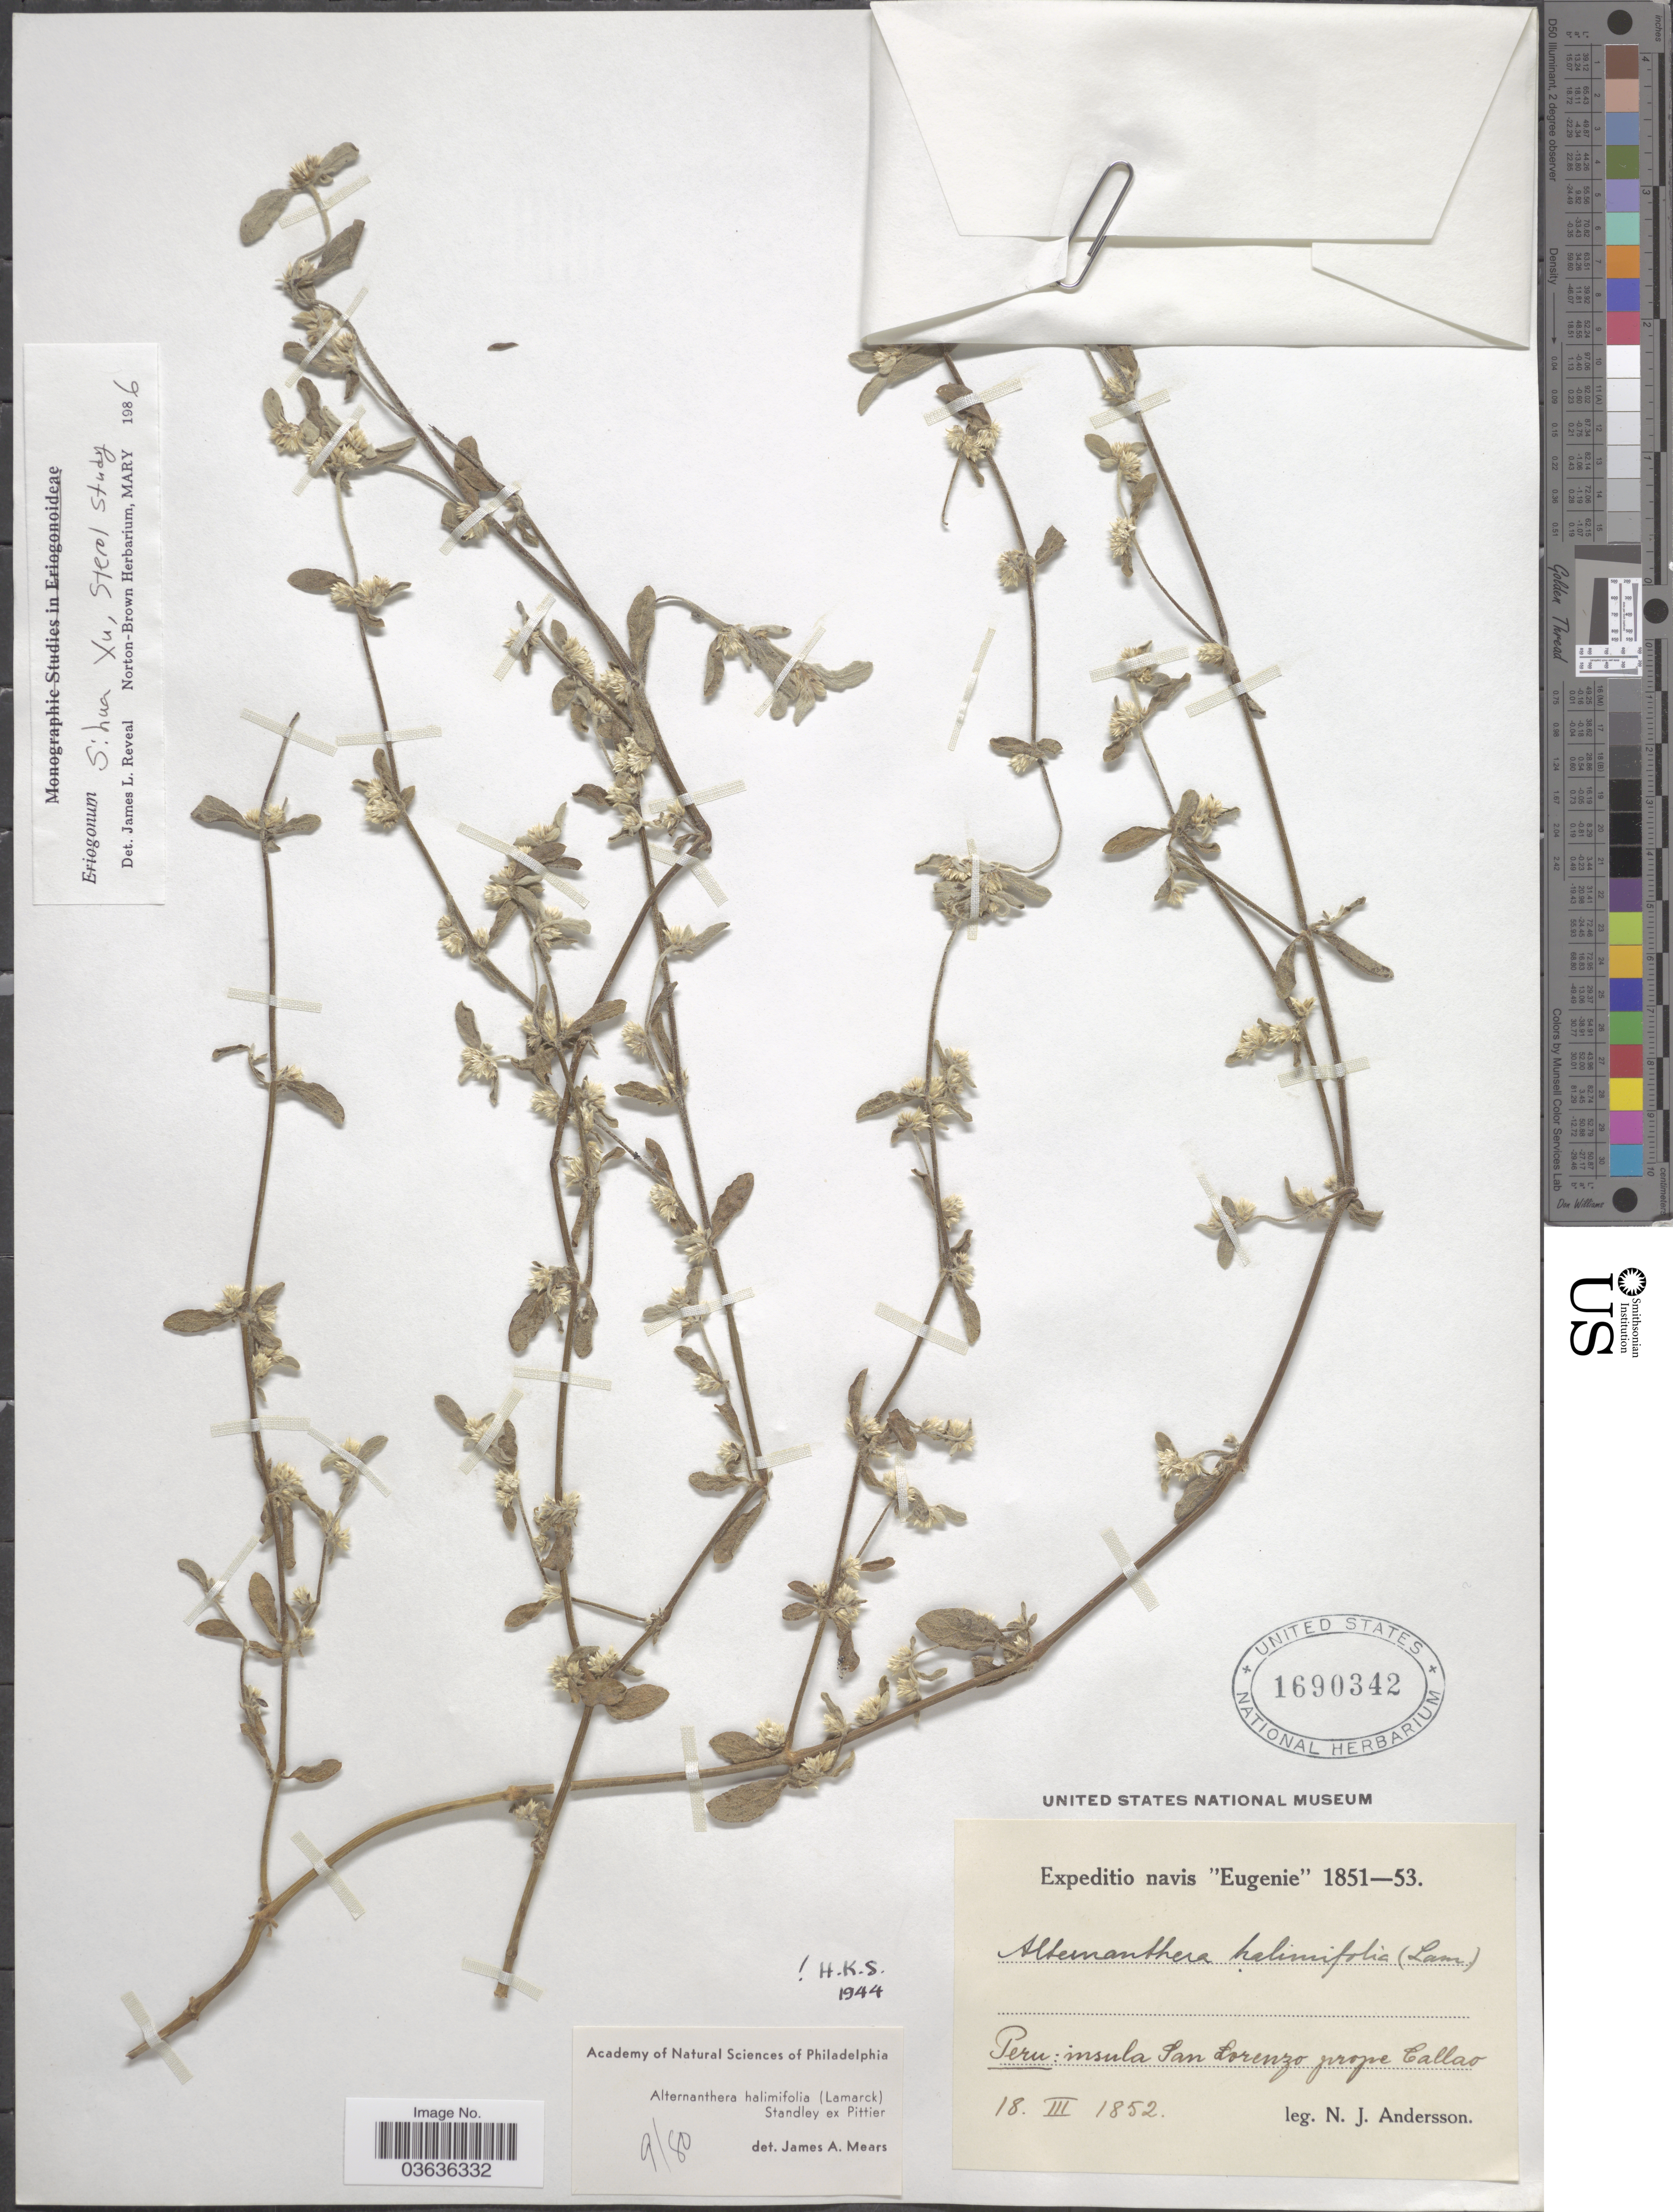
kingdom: Plantae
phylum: Tracheophyta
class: Magnoliopsida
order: Caryophyllales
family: Amaranthaceae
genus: Alternanthera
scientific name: Alternanthera halimifolia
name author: (Lam.) Standl. ex Pittier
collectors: N. J. Andersson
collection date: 1852-03-18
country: Peru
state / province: Callao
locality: Insula San Lorenzo prope Callao.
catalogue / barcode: US 1690342